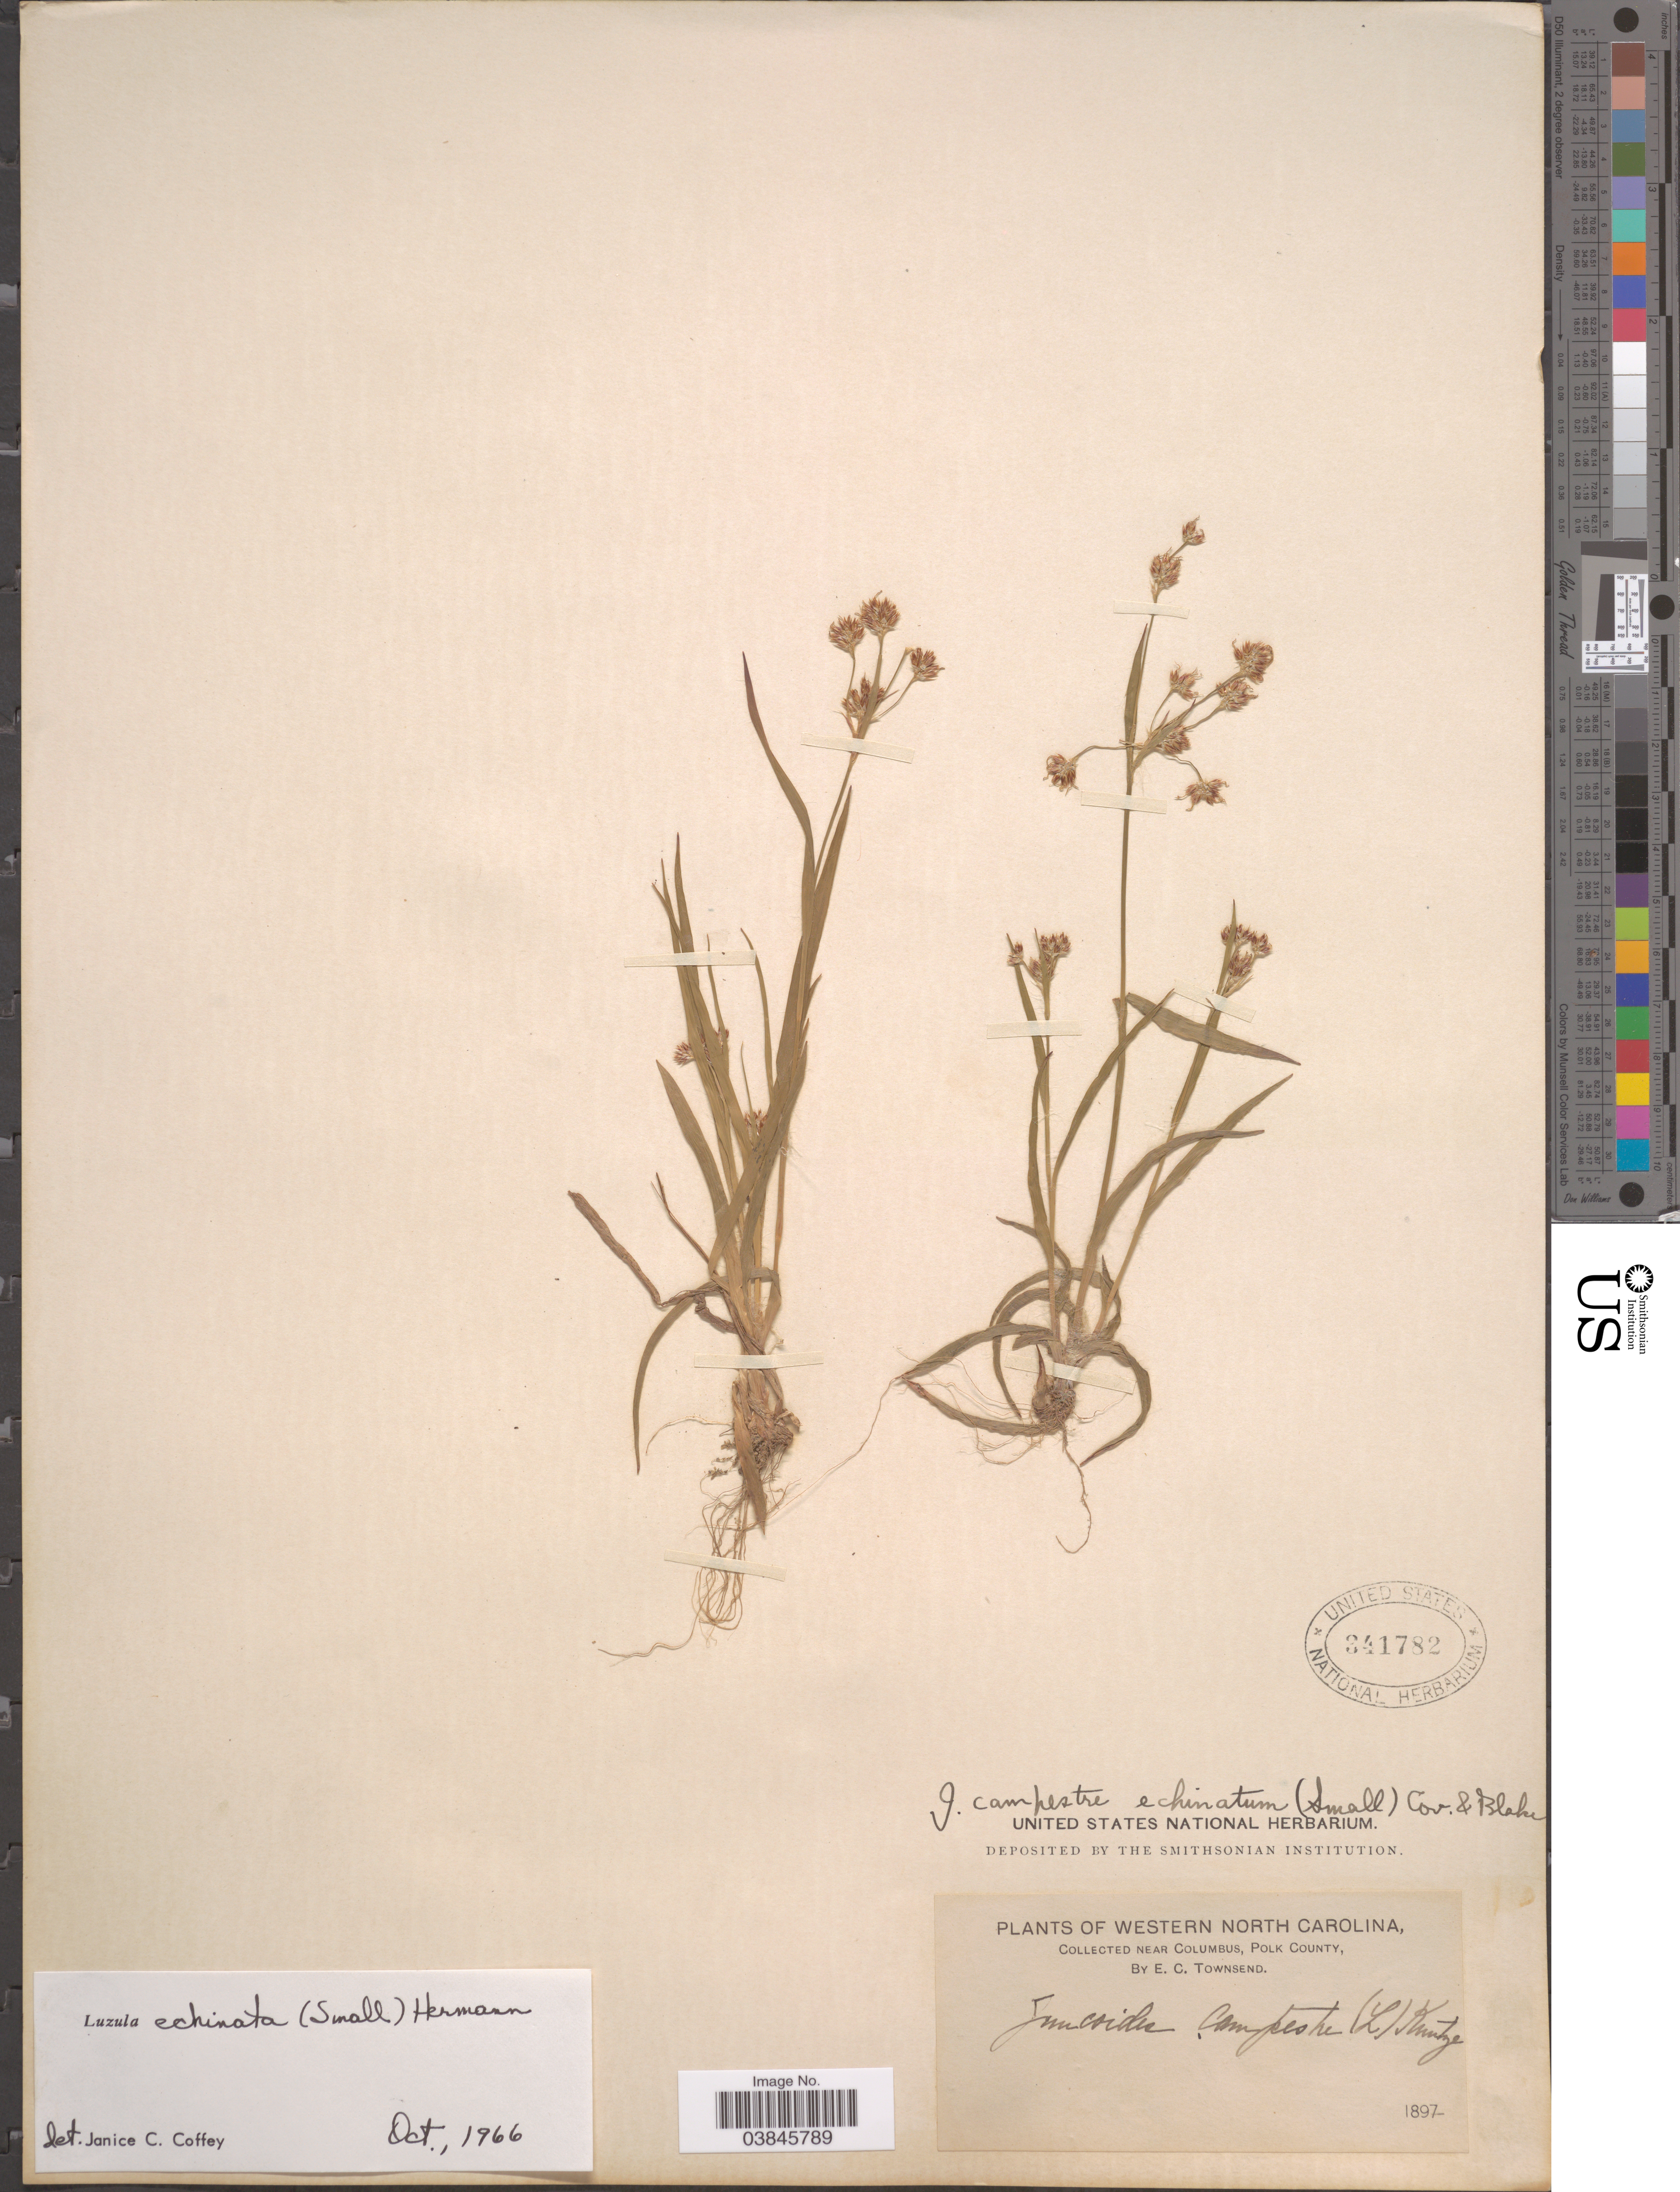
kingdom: Plantae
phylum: Tracheophyta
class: Liliopsida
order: Poales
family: Juncaceae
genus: Luzula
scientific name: Luzula echinata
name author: (Small) F.J. Herm.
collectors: E. C. Townsend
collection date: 1897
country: United States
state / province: North Carolina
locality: Western North Carolina. Near Columbus, Polk County.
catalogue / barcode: US 341782